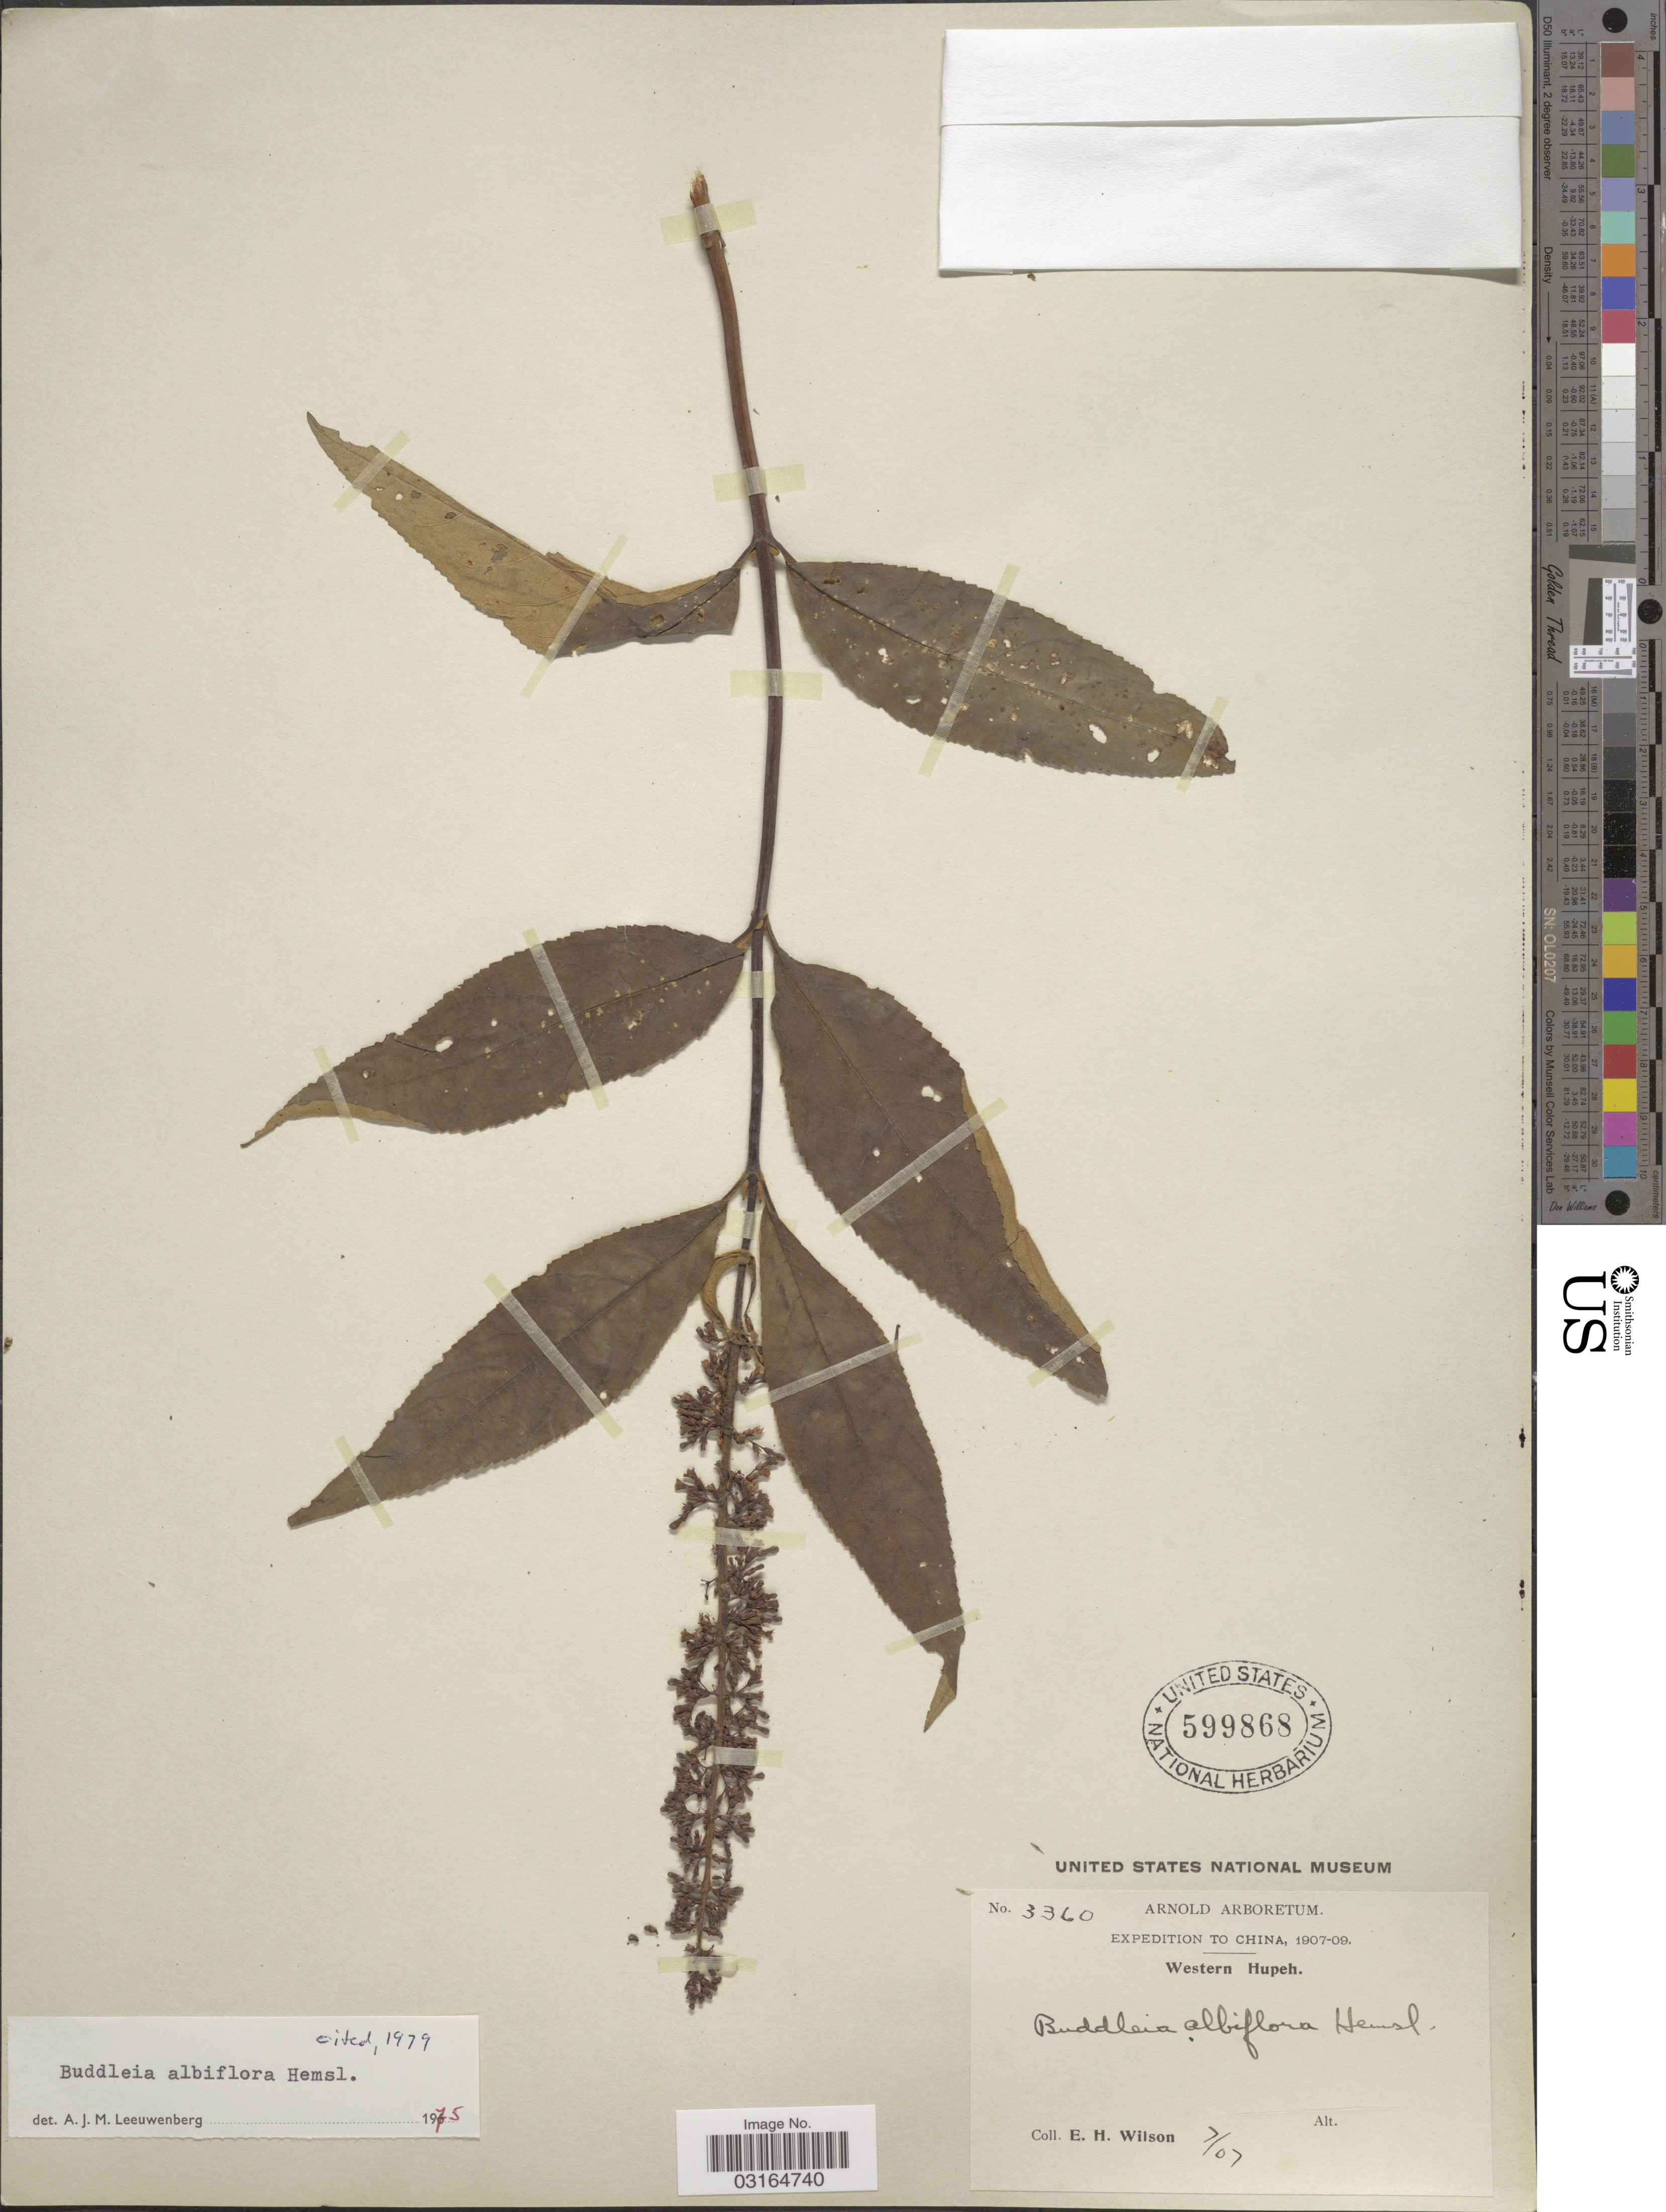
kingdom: Plantae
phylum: Tracheophyta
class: Magnoliopsida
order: Lamiales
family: Scrophulariaceae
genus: Buddleja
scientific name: Buddleja albiflora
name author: Hemsl.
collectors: E. Wilson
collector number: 3360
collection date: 1907-07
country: China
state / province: Hubei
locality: Western Hupeh.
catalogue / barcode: US 599868